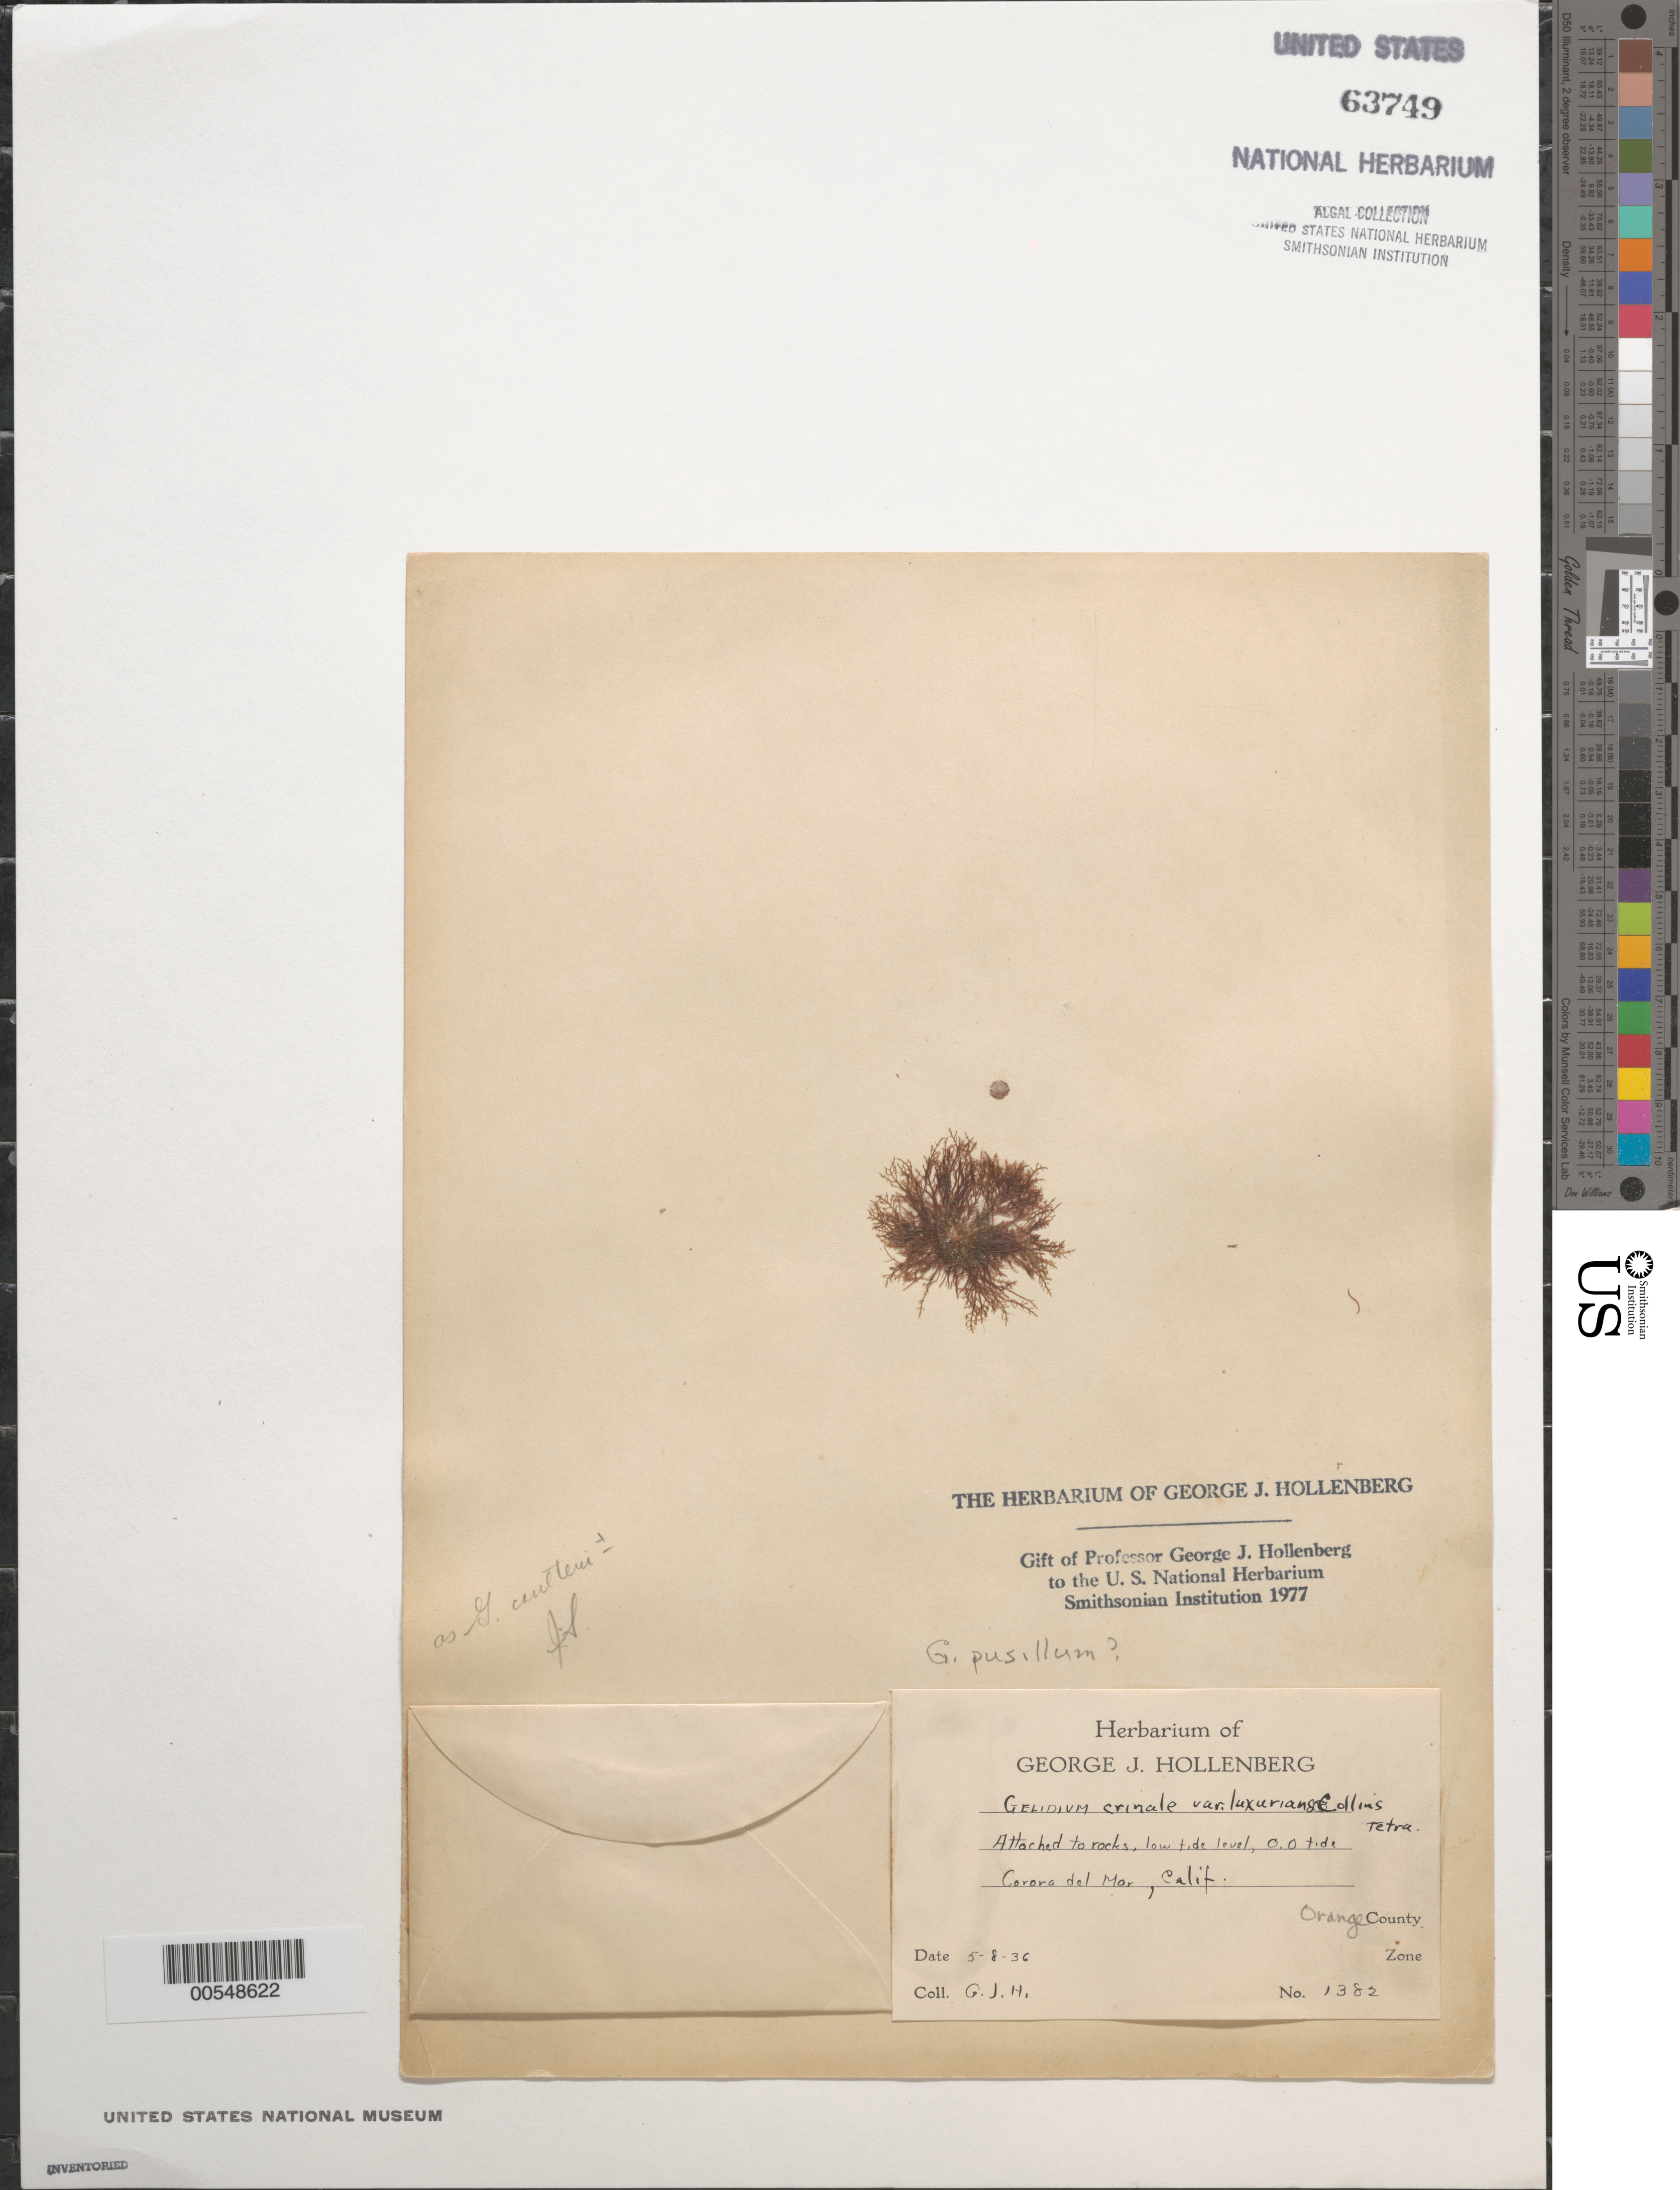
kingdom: Plantae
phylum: Rhodophyta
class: Florideophyceae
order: Gelidiales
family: Gelidiaceae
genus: Gelidium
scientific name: Gelidium pusillum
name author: (Stackh.) Le Jol.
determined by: Hollenberg, George J.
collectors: G. Hollenberg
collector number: GJH 1382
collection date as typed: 08 May 1936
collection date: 1936-05-08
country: United States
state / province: California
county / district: Orange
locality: Corona del Mar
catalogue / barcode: US 63749